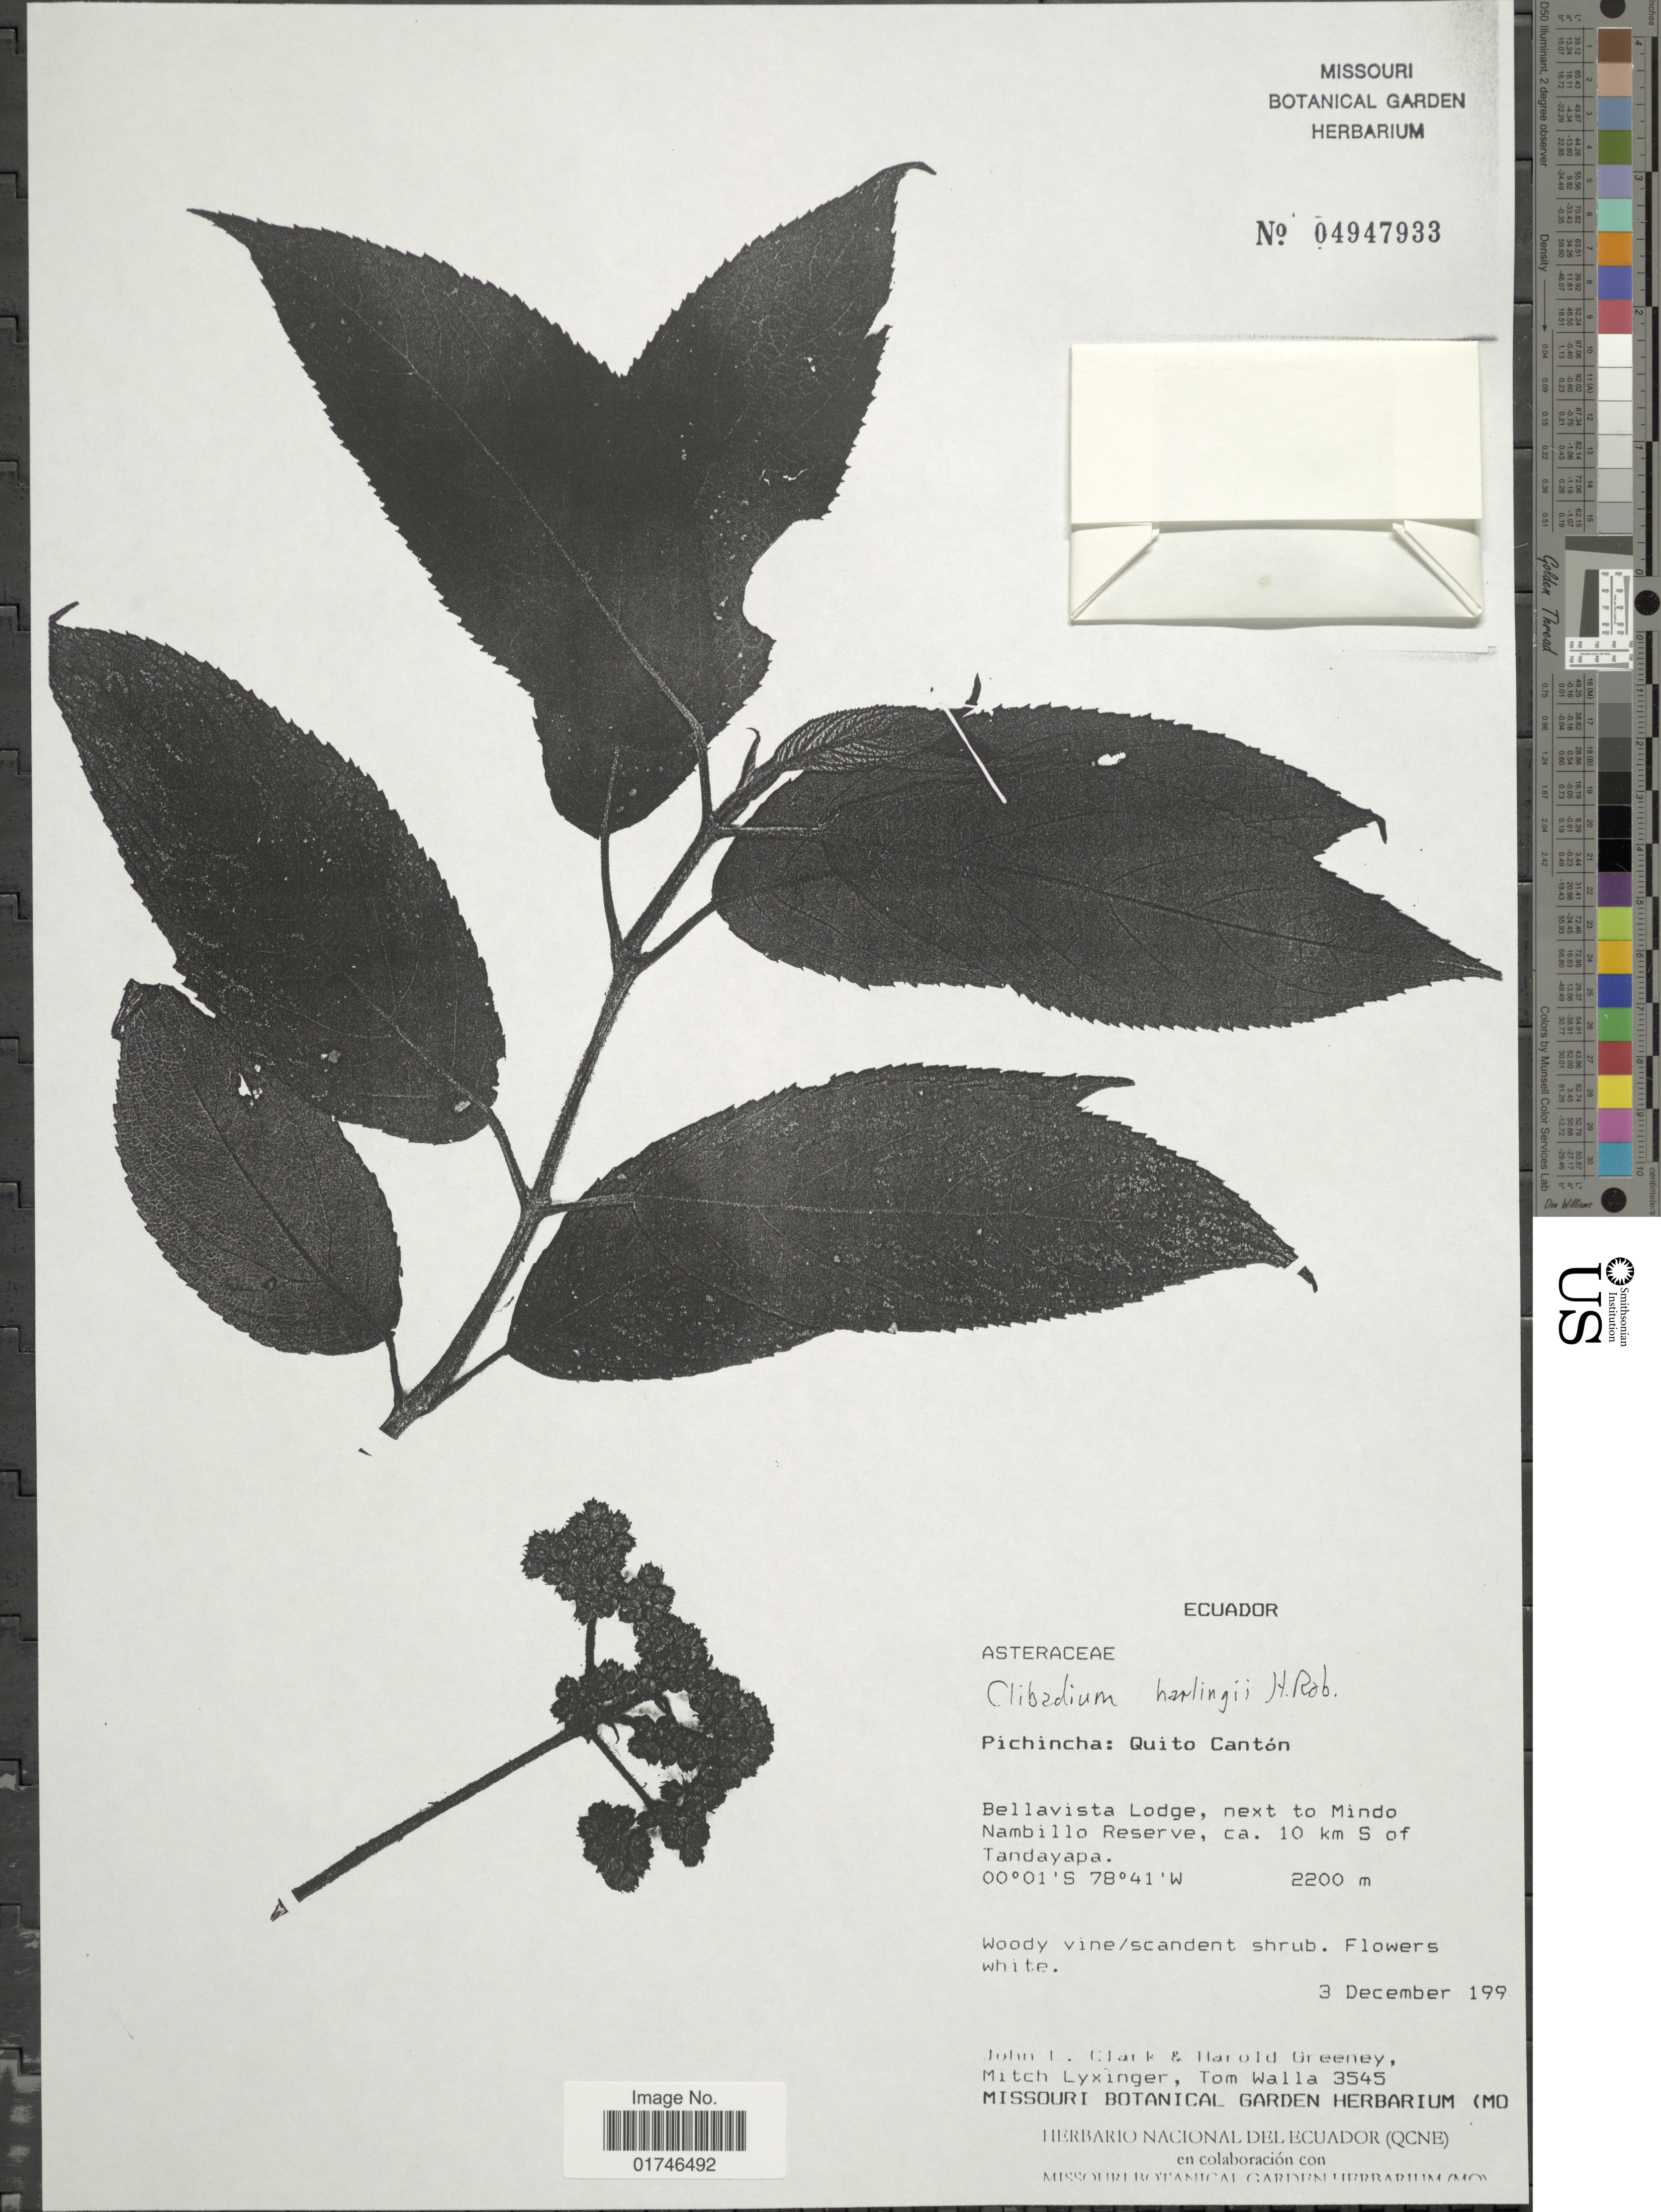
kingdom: Plantae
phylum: Tracheophyta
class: Magnoliopsida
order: Asterales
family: Asteraceae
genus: Clibadium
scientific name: Clibadium harlingii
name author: H. Rob.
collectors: J. L. Clark, H. Greeney, M. Lyxinger & T. Walla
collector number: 3545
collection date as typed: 3 December 199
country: Ecuador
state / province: Pichincha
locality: Pichincha: Quita Canton Bella Bellavista Lodge, next to Mindo Nambillo Reserve, ca. 10 km S of Tandayapa.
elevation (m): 2200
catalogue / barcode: US 4947933